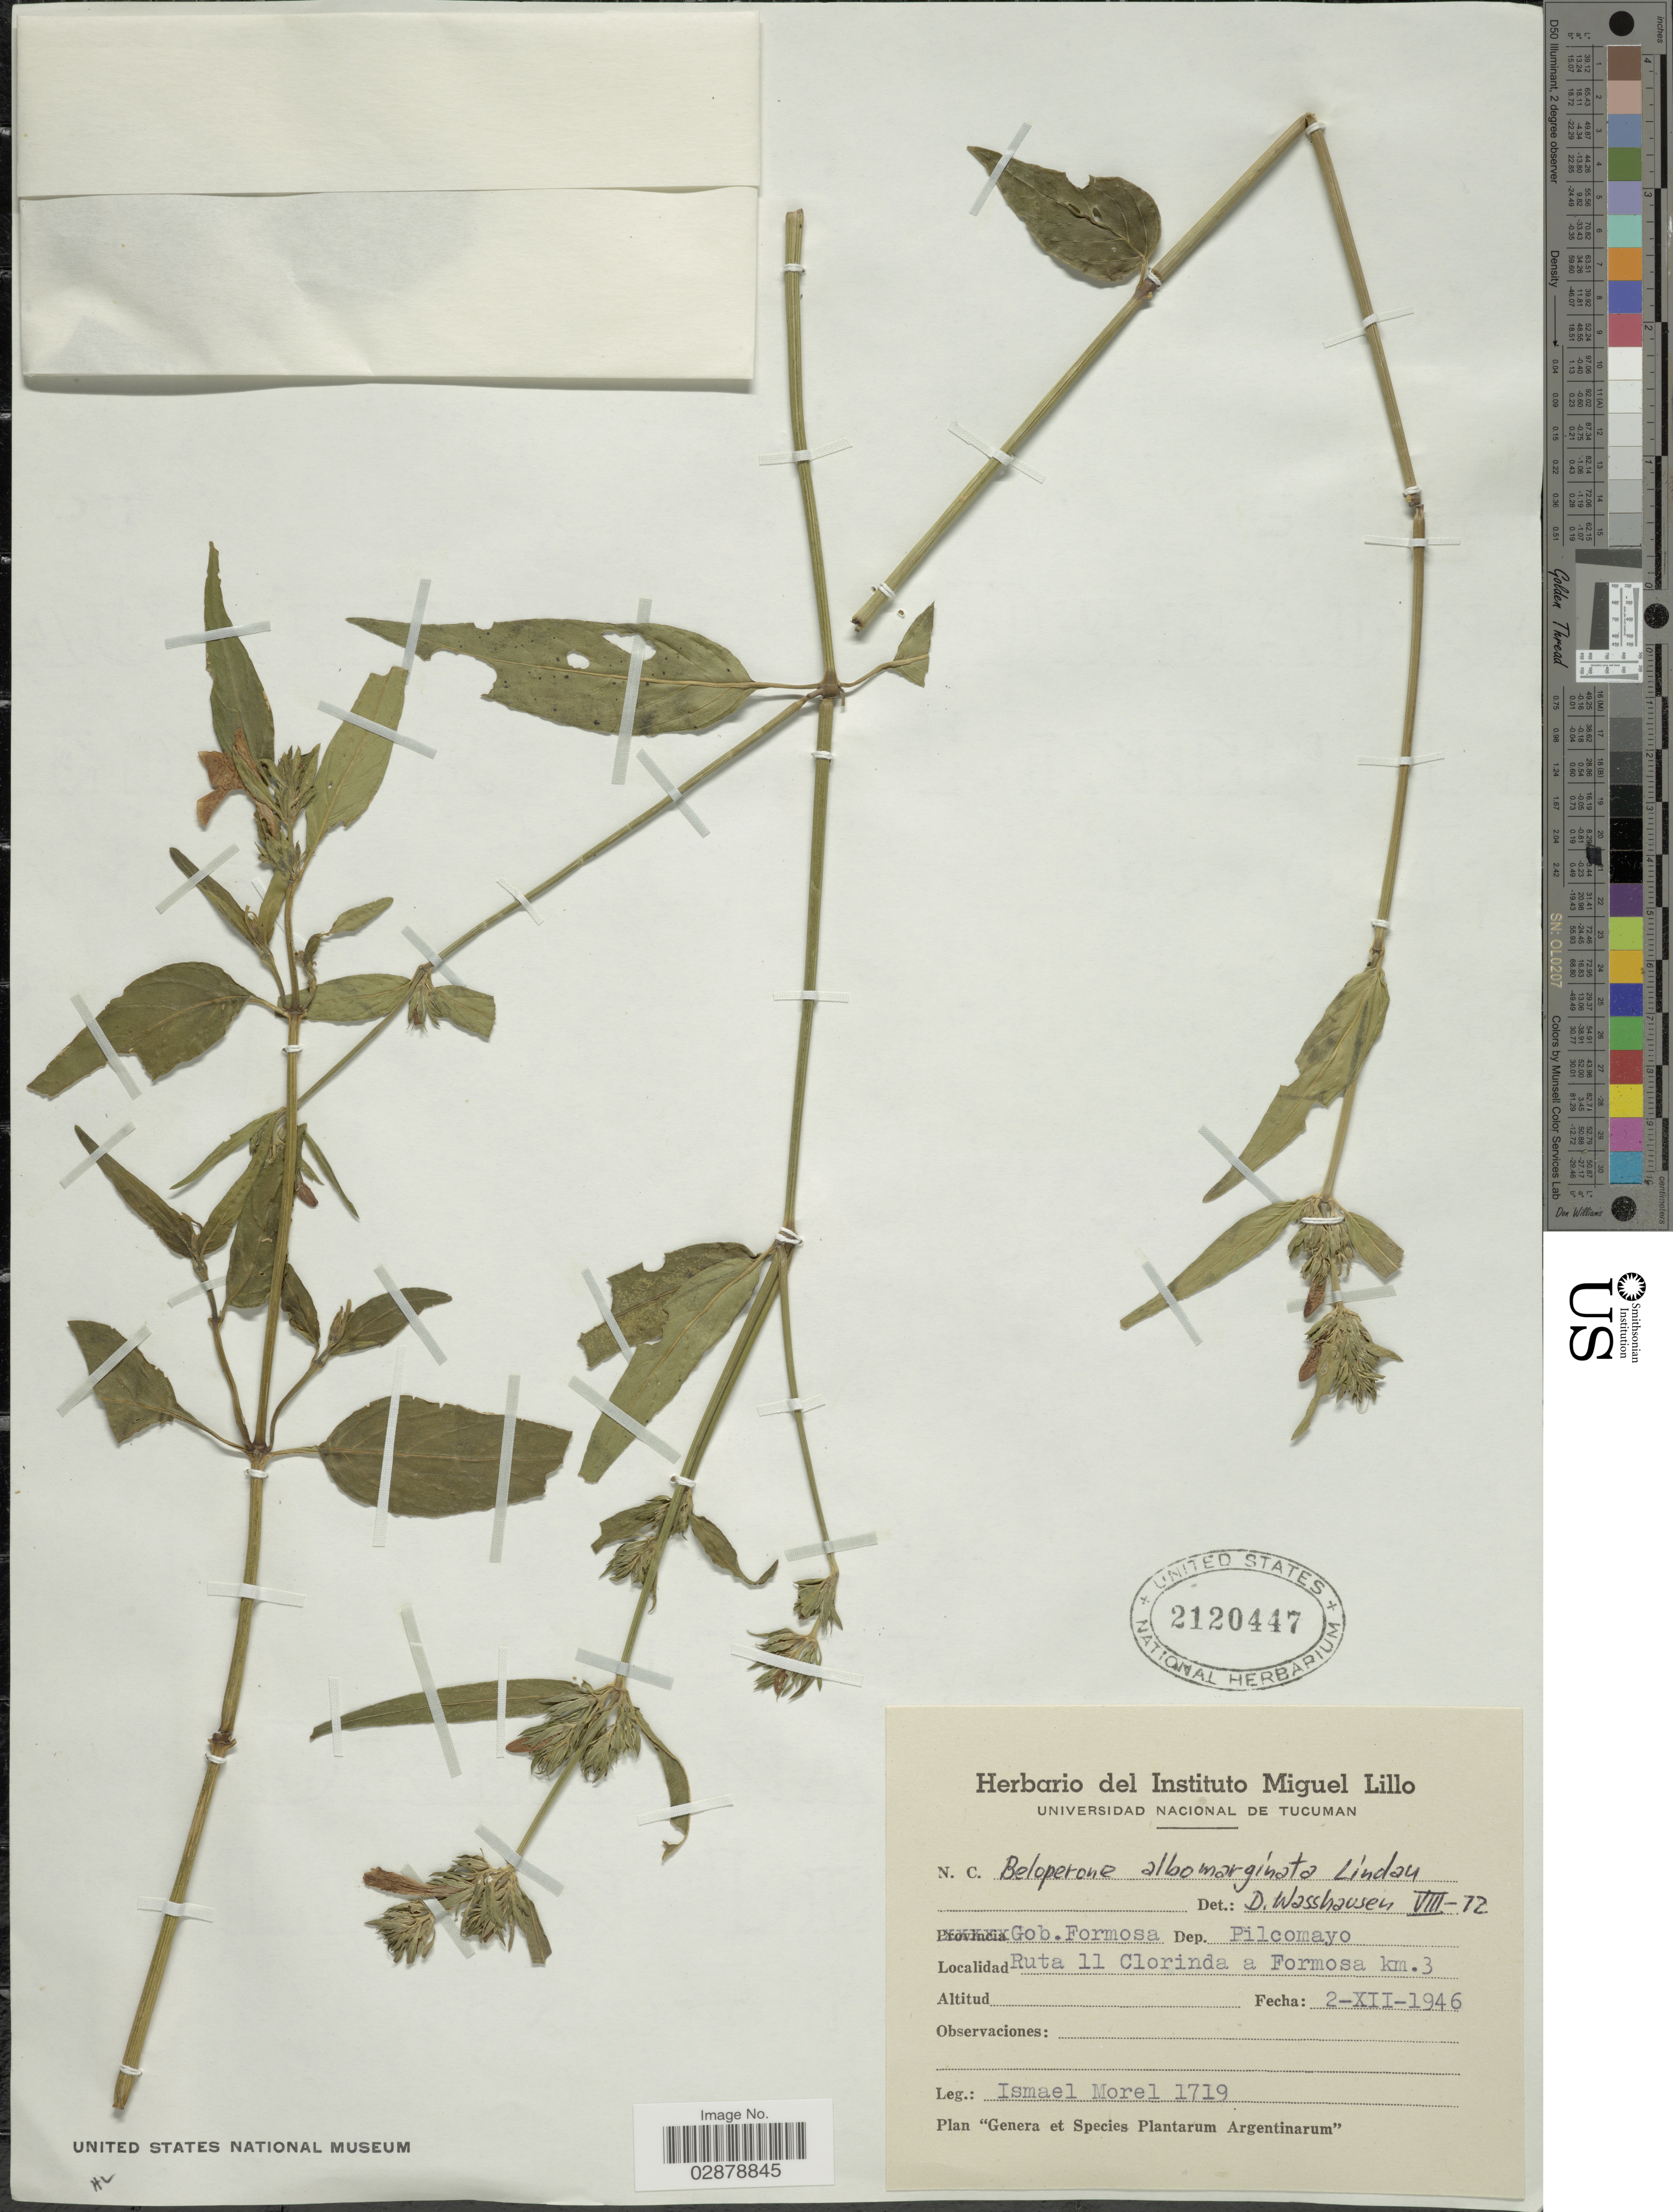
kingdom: Plantae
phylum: Tracheophyta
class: Magnoliopsida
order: Lamiales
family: Acanthaceae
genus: Justicia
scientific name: Justicia dumetorum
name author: Morong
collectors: I. Morel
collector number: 1719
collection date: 1946-12-02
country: Argentina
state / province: Formosa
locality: Gob. Formosa. Dep. Pilcomayo. Ruta 11 Clorinda a Formosa km. 3.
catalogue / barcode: US 2120447